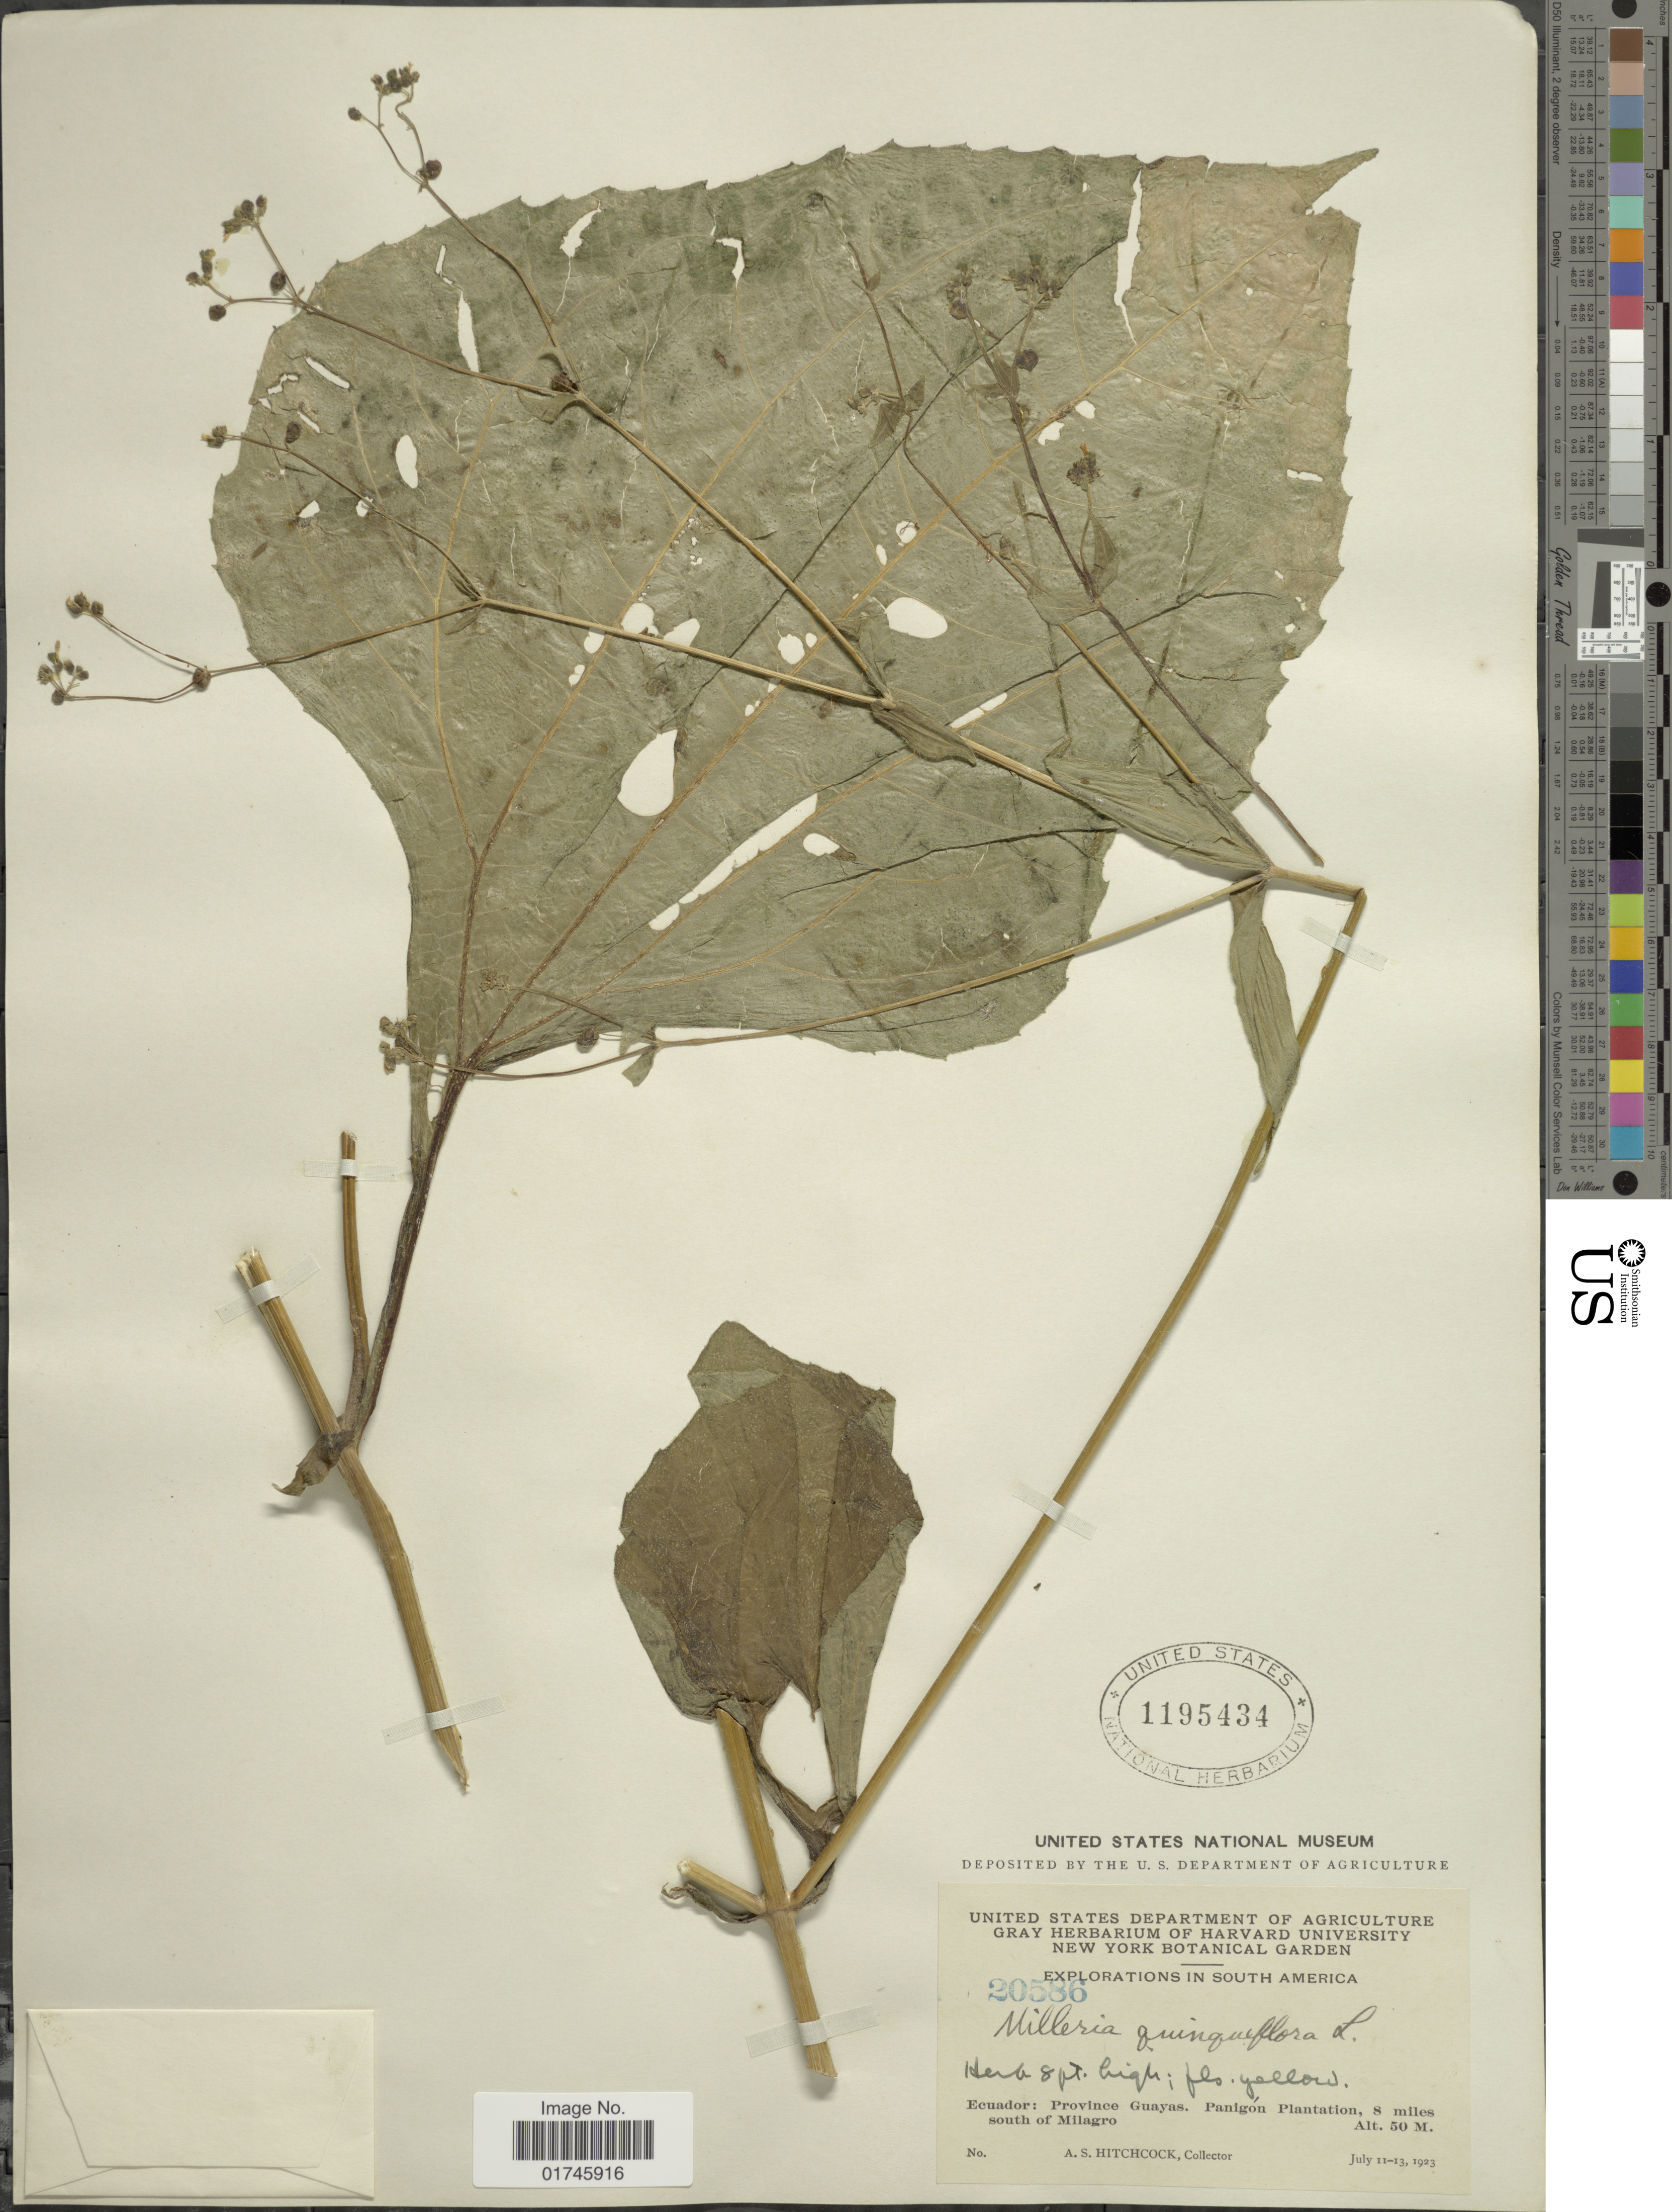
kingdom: Plantae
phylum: Tracheophyta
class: Magnoliopsida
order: Asterales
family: Asteraceae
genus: Milleria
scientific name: Milleria quinqueflora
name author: L.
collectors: A. S. Hitchcock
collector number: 20586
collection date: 1923-07-11/1923-07-13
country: Ecuador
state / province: Guayas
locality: Panigon Plantation, 8 miles south of Milagro.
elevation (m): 50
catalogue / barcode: US 1195434